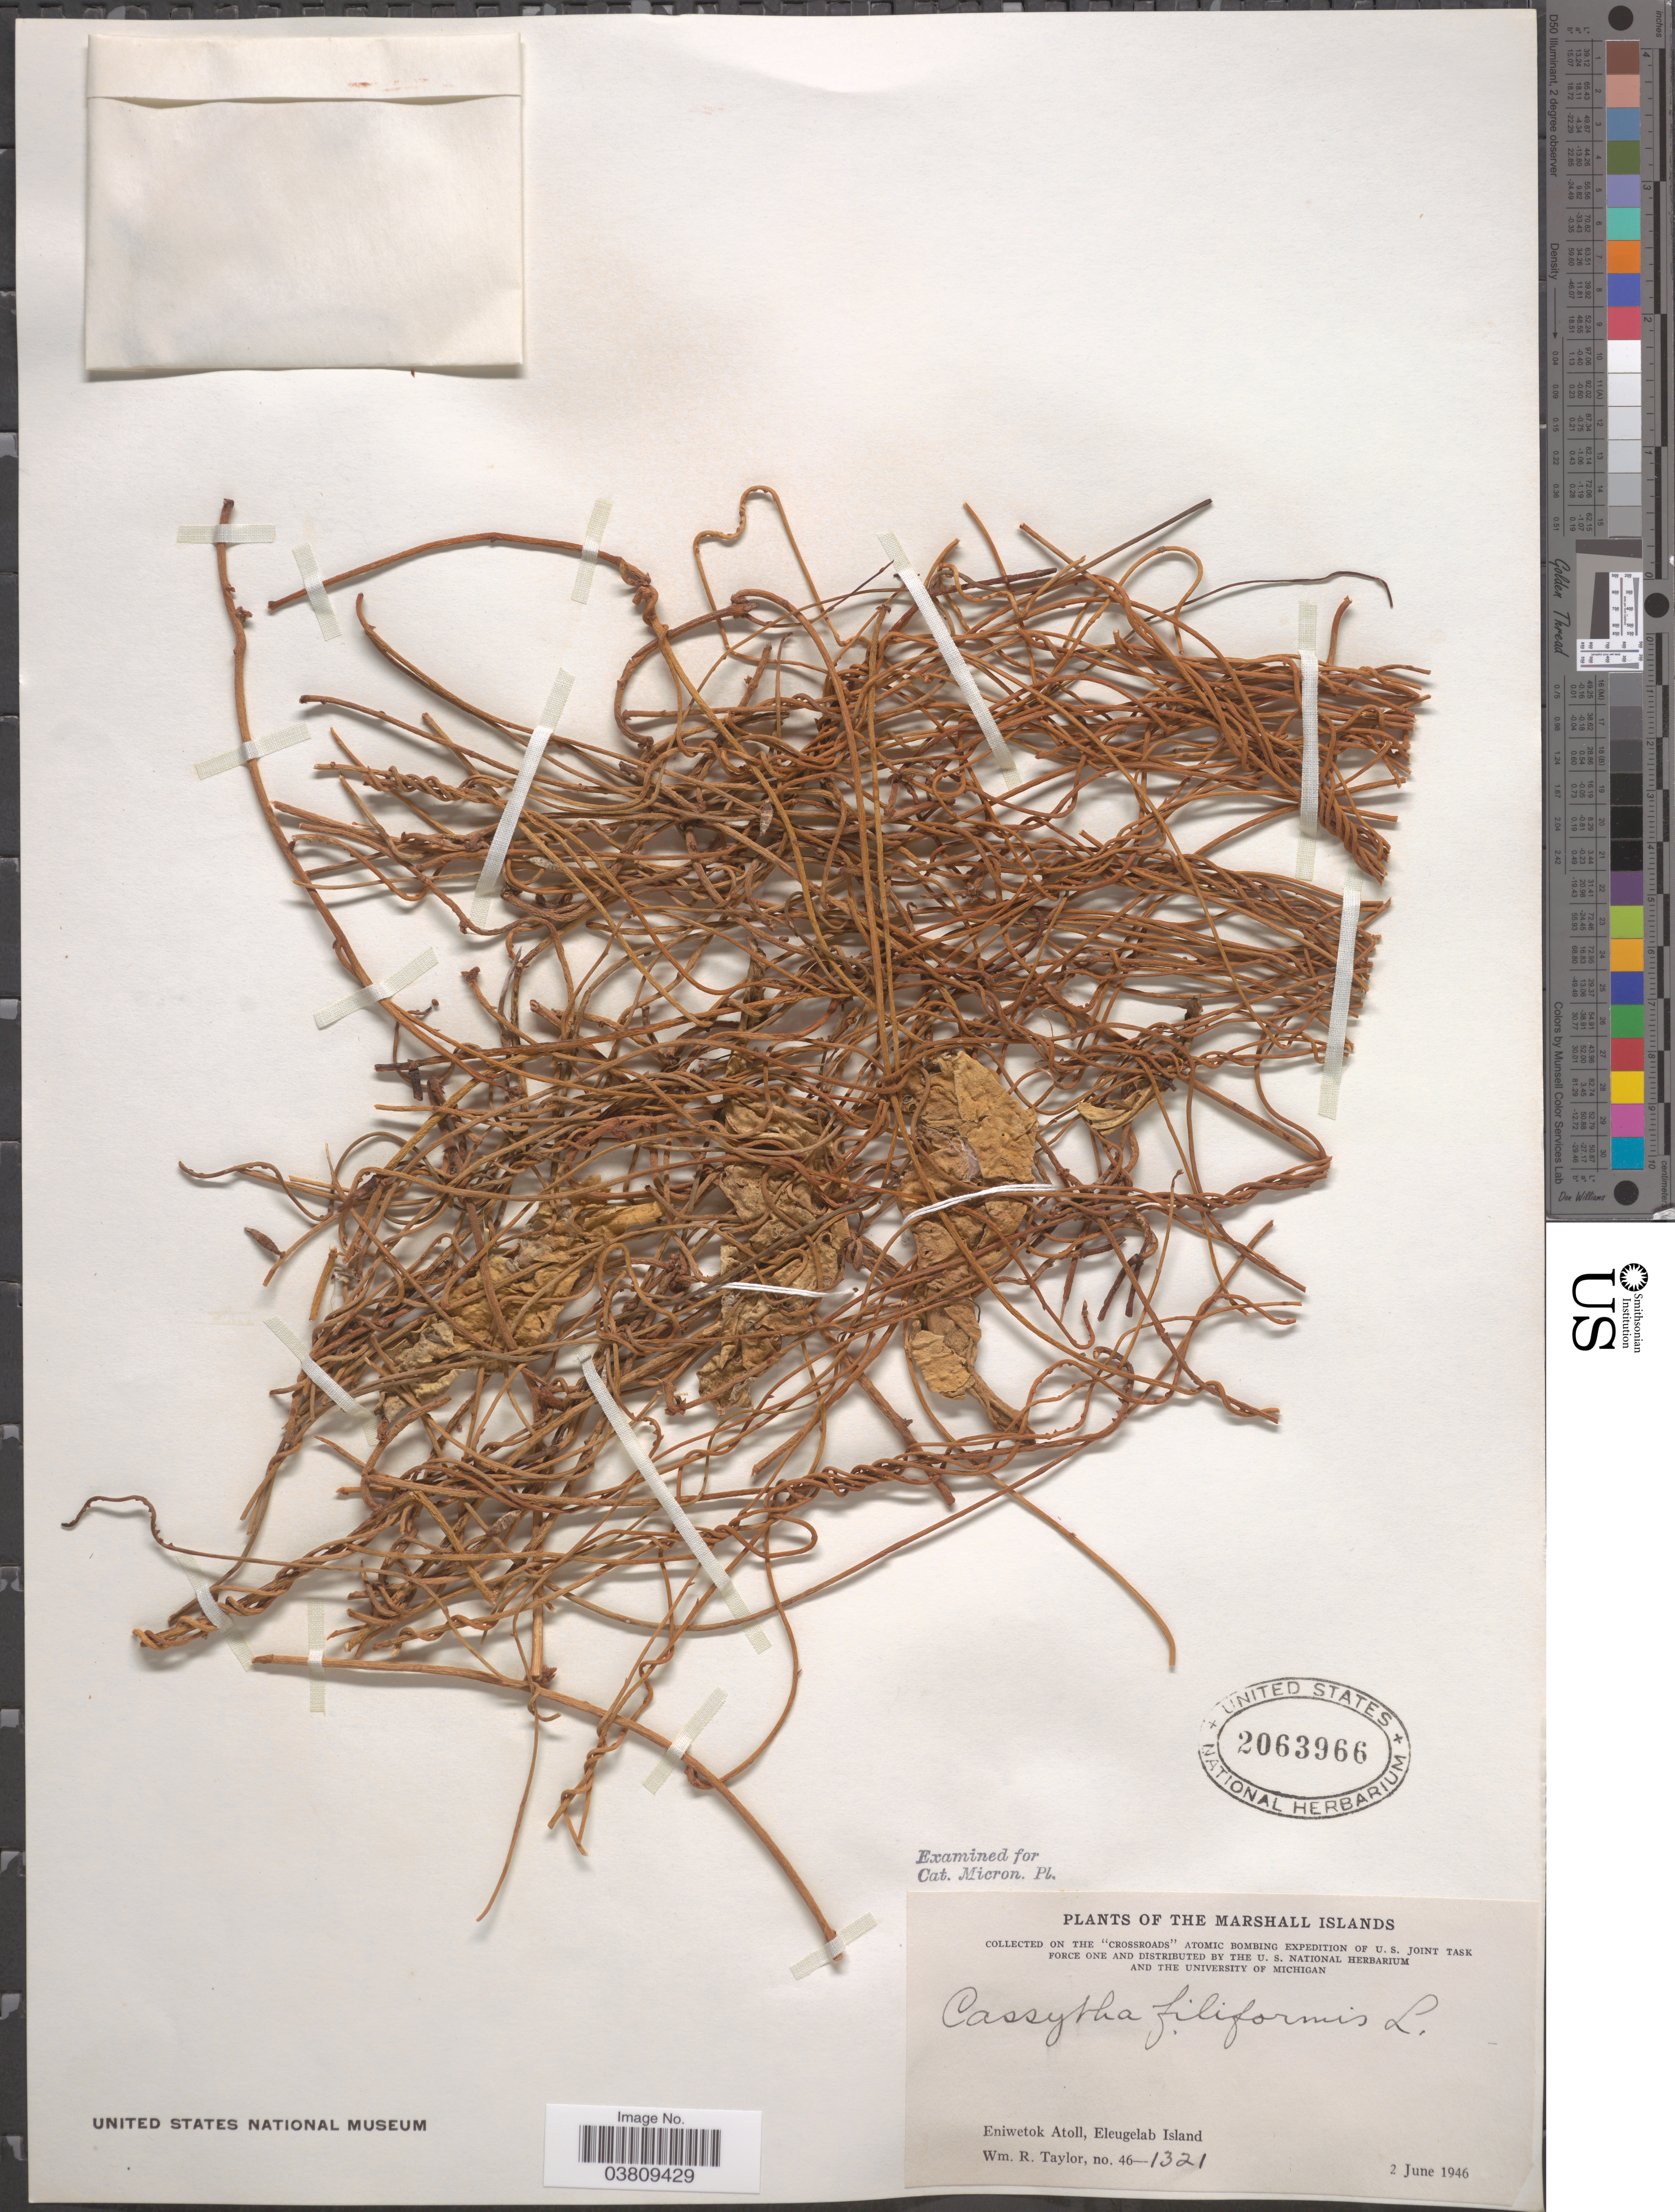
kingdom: Plantae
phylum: Tracheophyta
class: Magnoliopsida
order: Laurales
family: Lauraceae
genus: Cassytha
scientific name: Cassytha filiformis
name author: L.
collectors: W. R. Taylor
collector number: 46-1321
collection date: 1946-06-02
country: Marshall Islands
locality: Eniwetok Atoll, Eleugelab Island.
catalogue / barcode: US 2063966